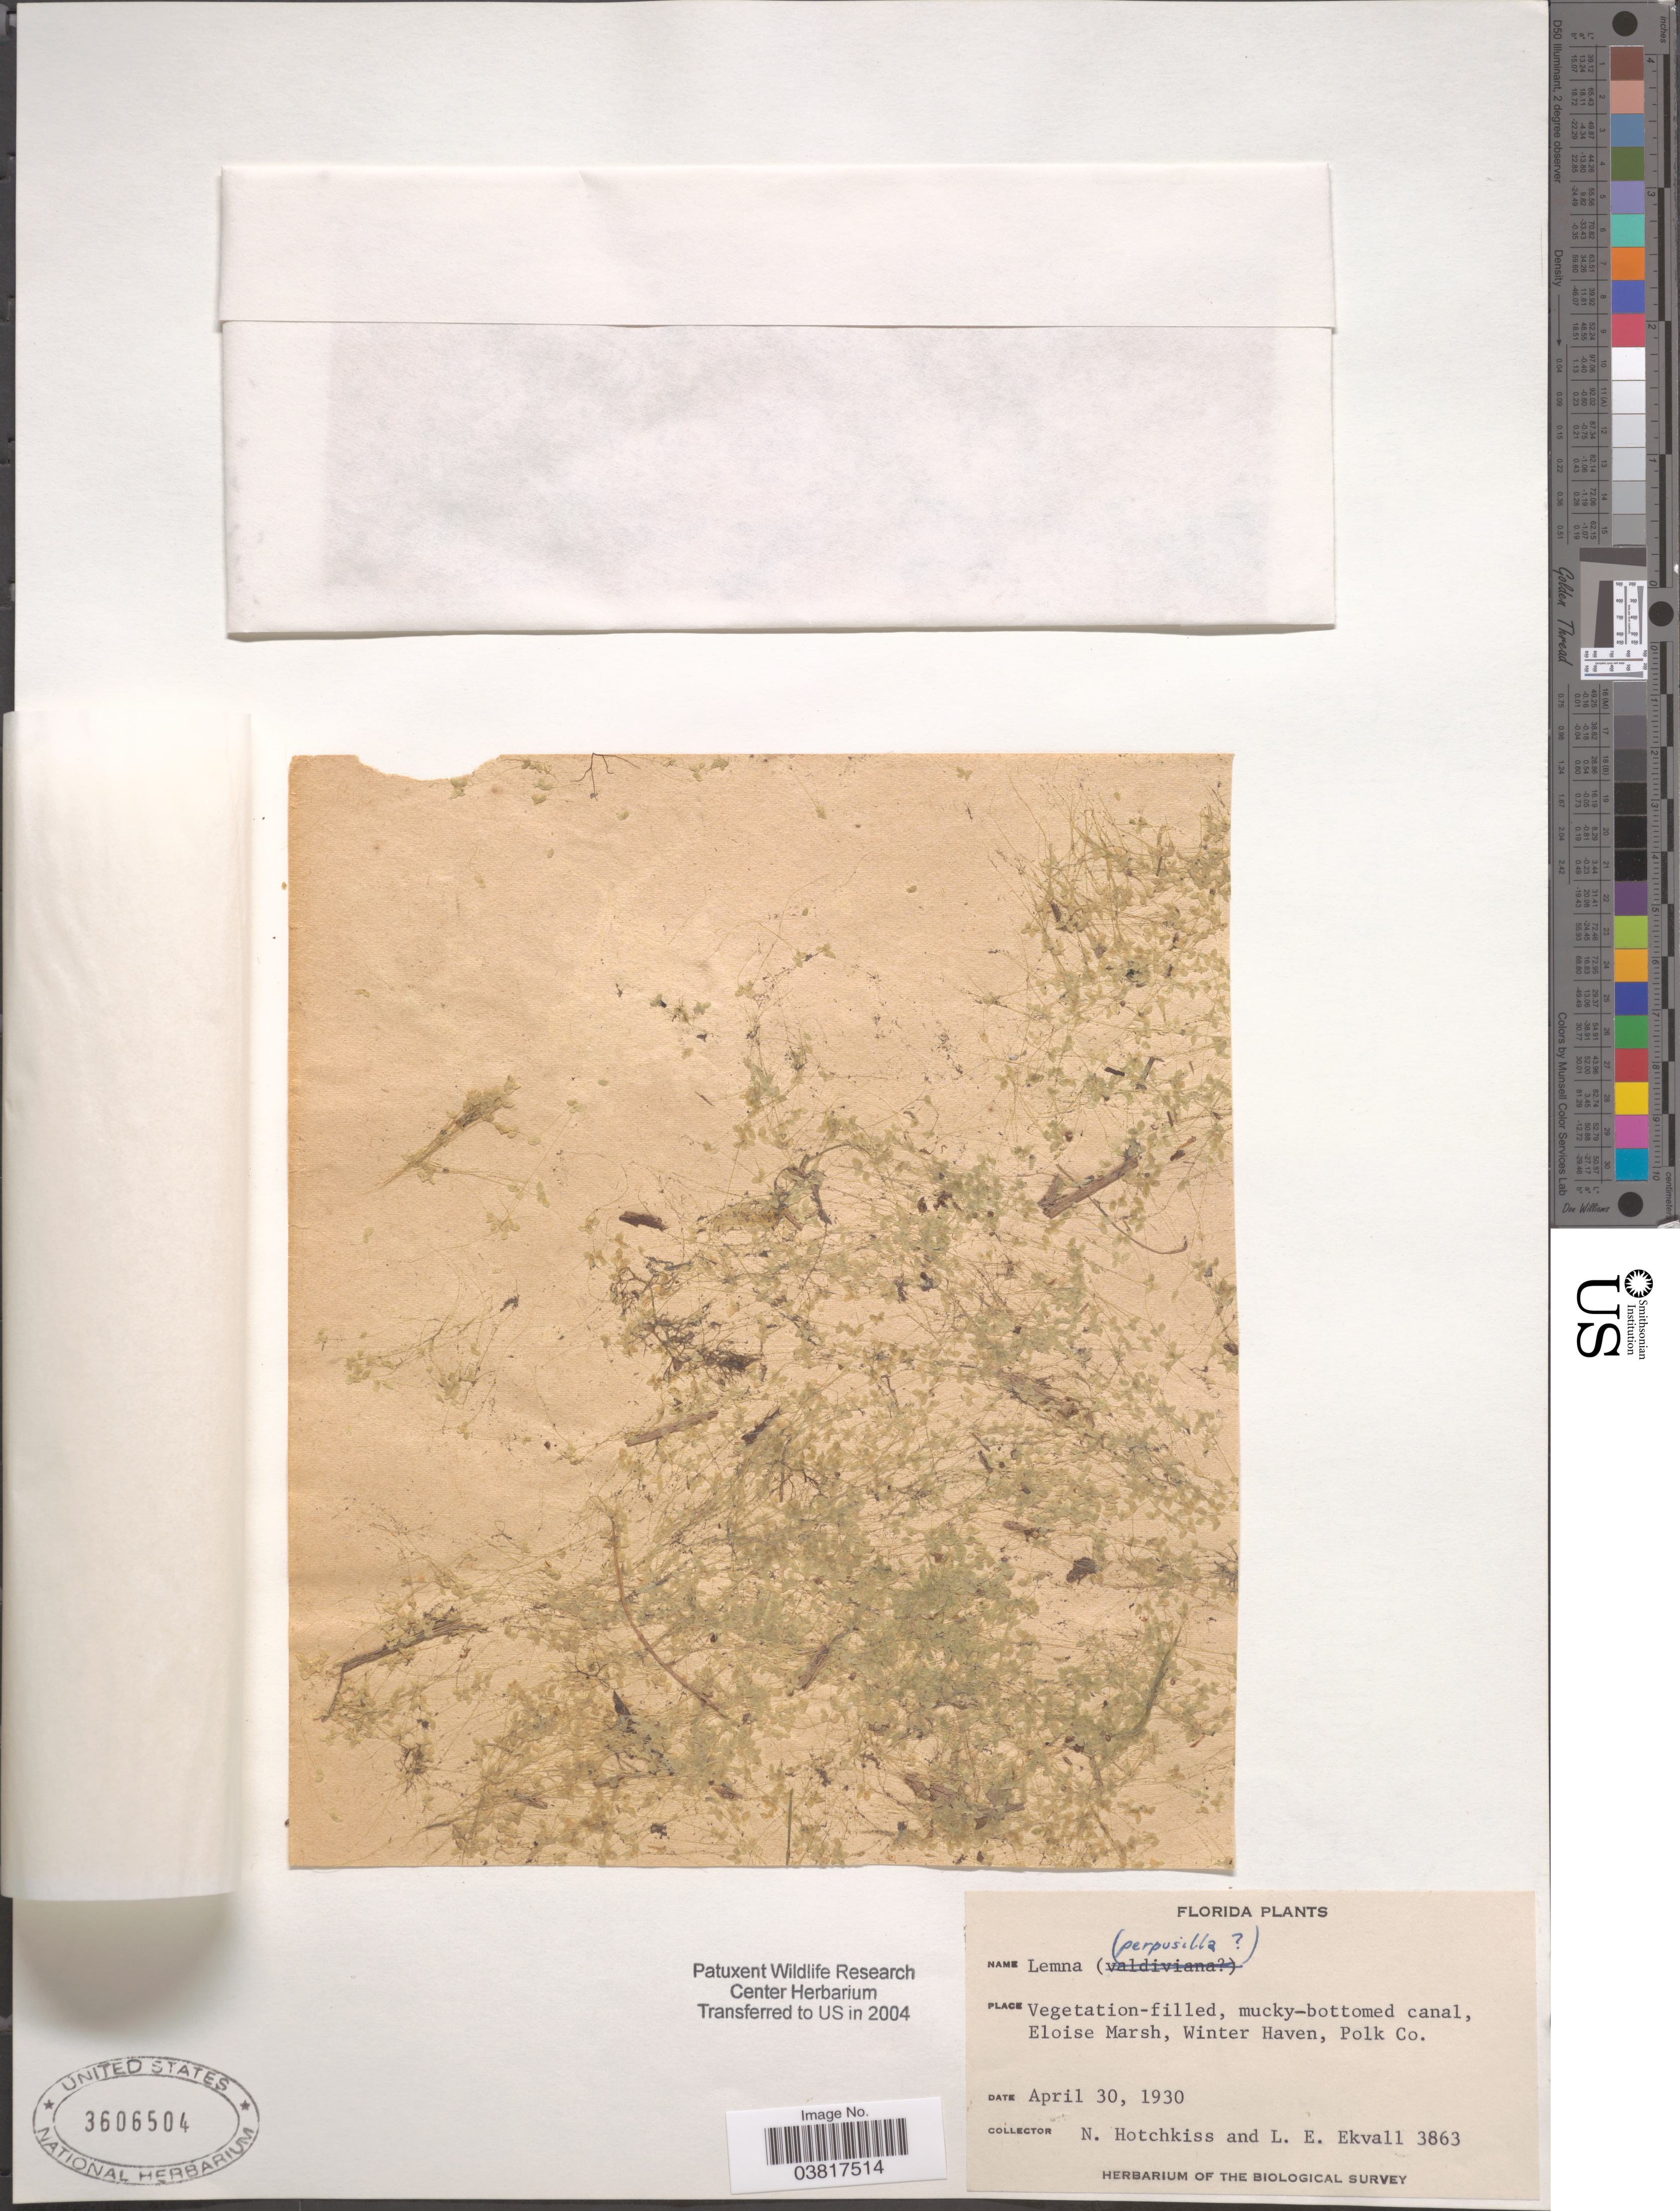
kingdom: Plantae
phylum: Tracheophyta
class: Liliopsida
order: Alismatales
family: Araceae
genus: Lemna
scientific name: Lemna perpusilla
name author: Torr.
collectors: N. Hotchkiss & L. Ekvall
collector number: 3863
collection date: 1930-04-30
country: United States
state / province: Florida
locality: Eloise Marsh, Winter Haven, Polk Co.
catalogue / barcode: US 3606504